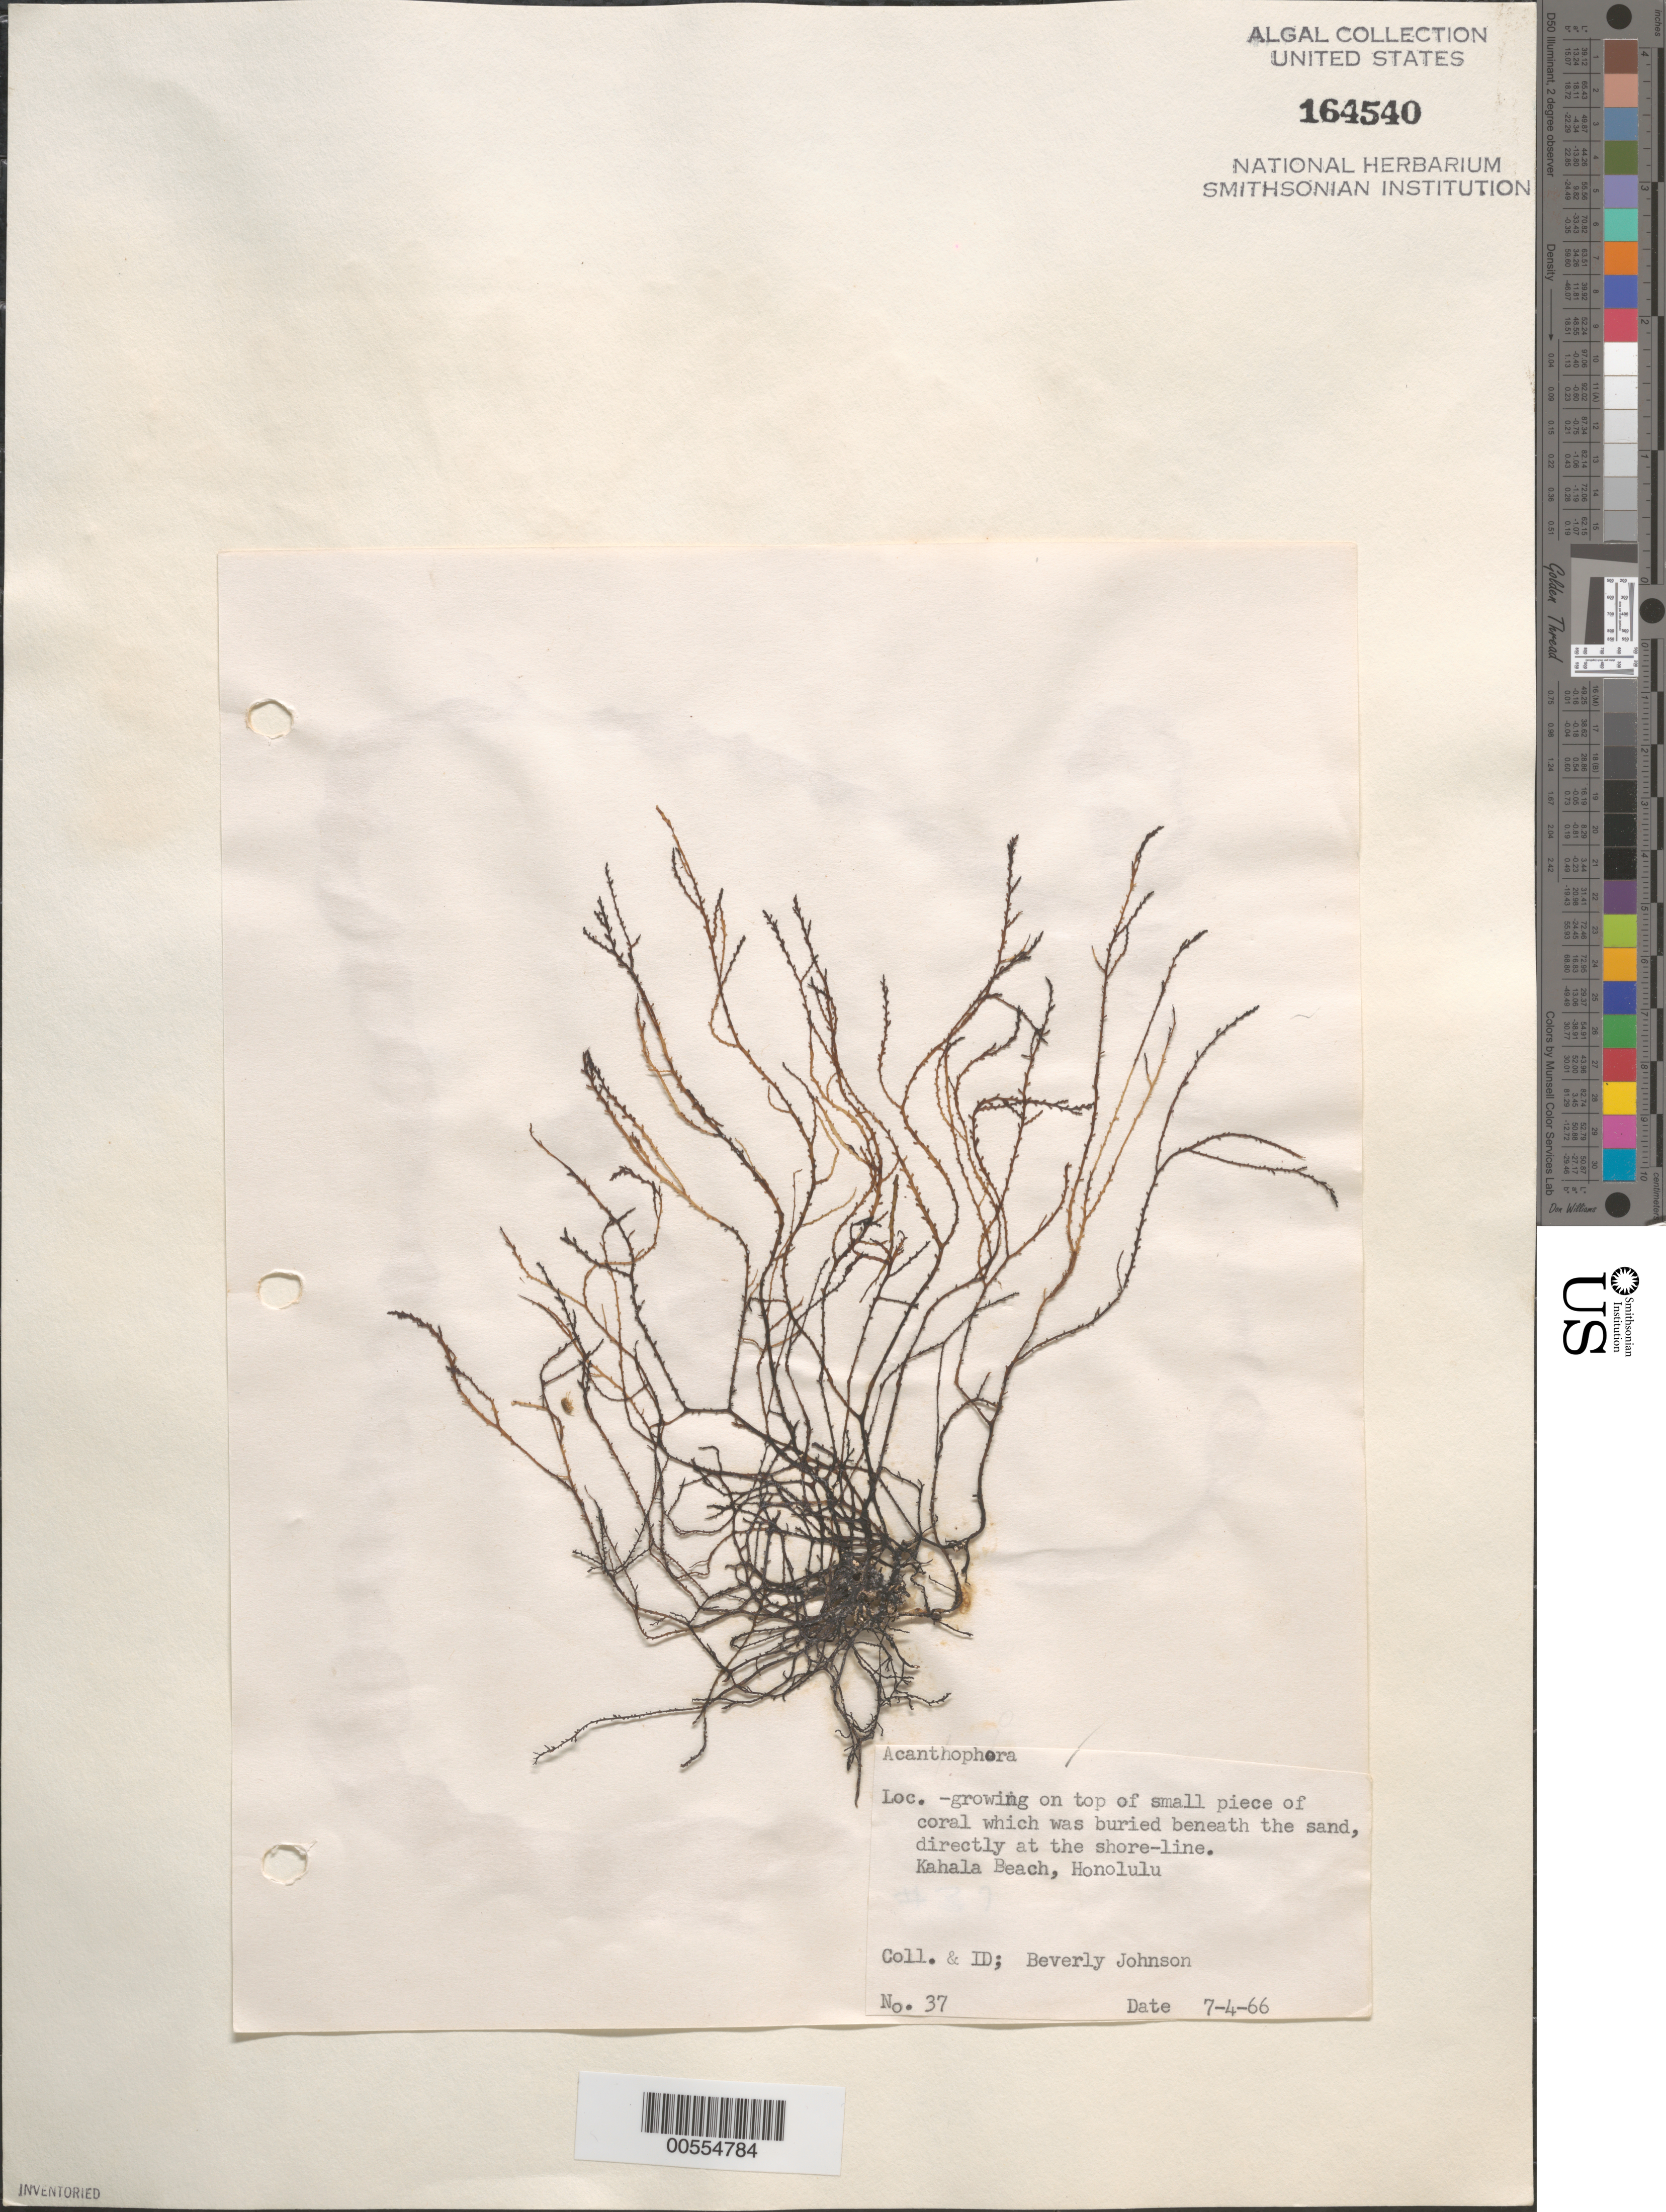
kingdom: Plantae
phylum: Rhodophyta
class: Florideophyceae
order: Ceramiales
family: Rhodomelaceae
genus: Acanthophora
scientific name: Acanthophora sp.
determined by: Johnson, Beverly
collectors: B. Johnson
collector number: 37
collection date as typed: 04 Jul 1966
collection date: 1966-07-04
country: United States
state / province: Hawaii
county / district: Honolulu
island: Oahu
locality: Honolulu, Kahala Beach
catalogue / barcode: US 164540